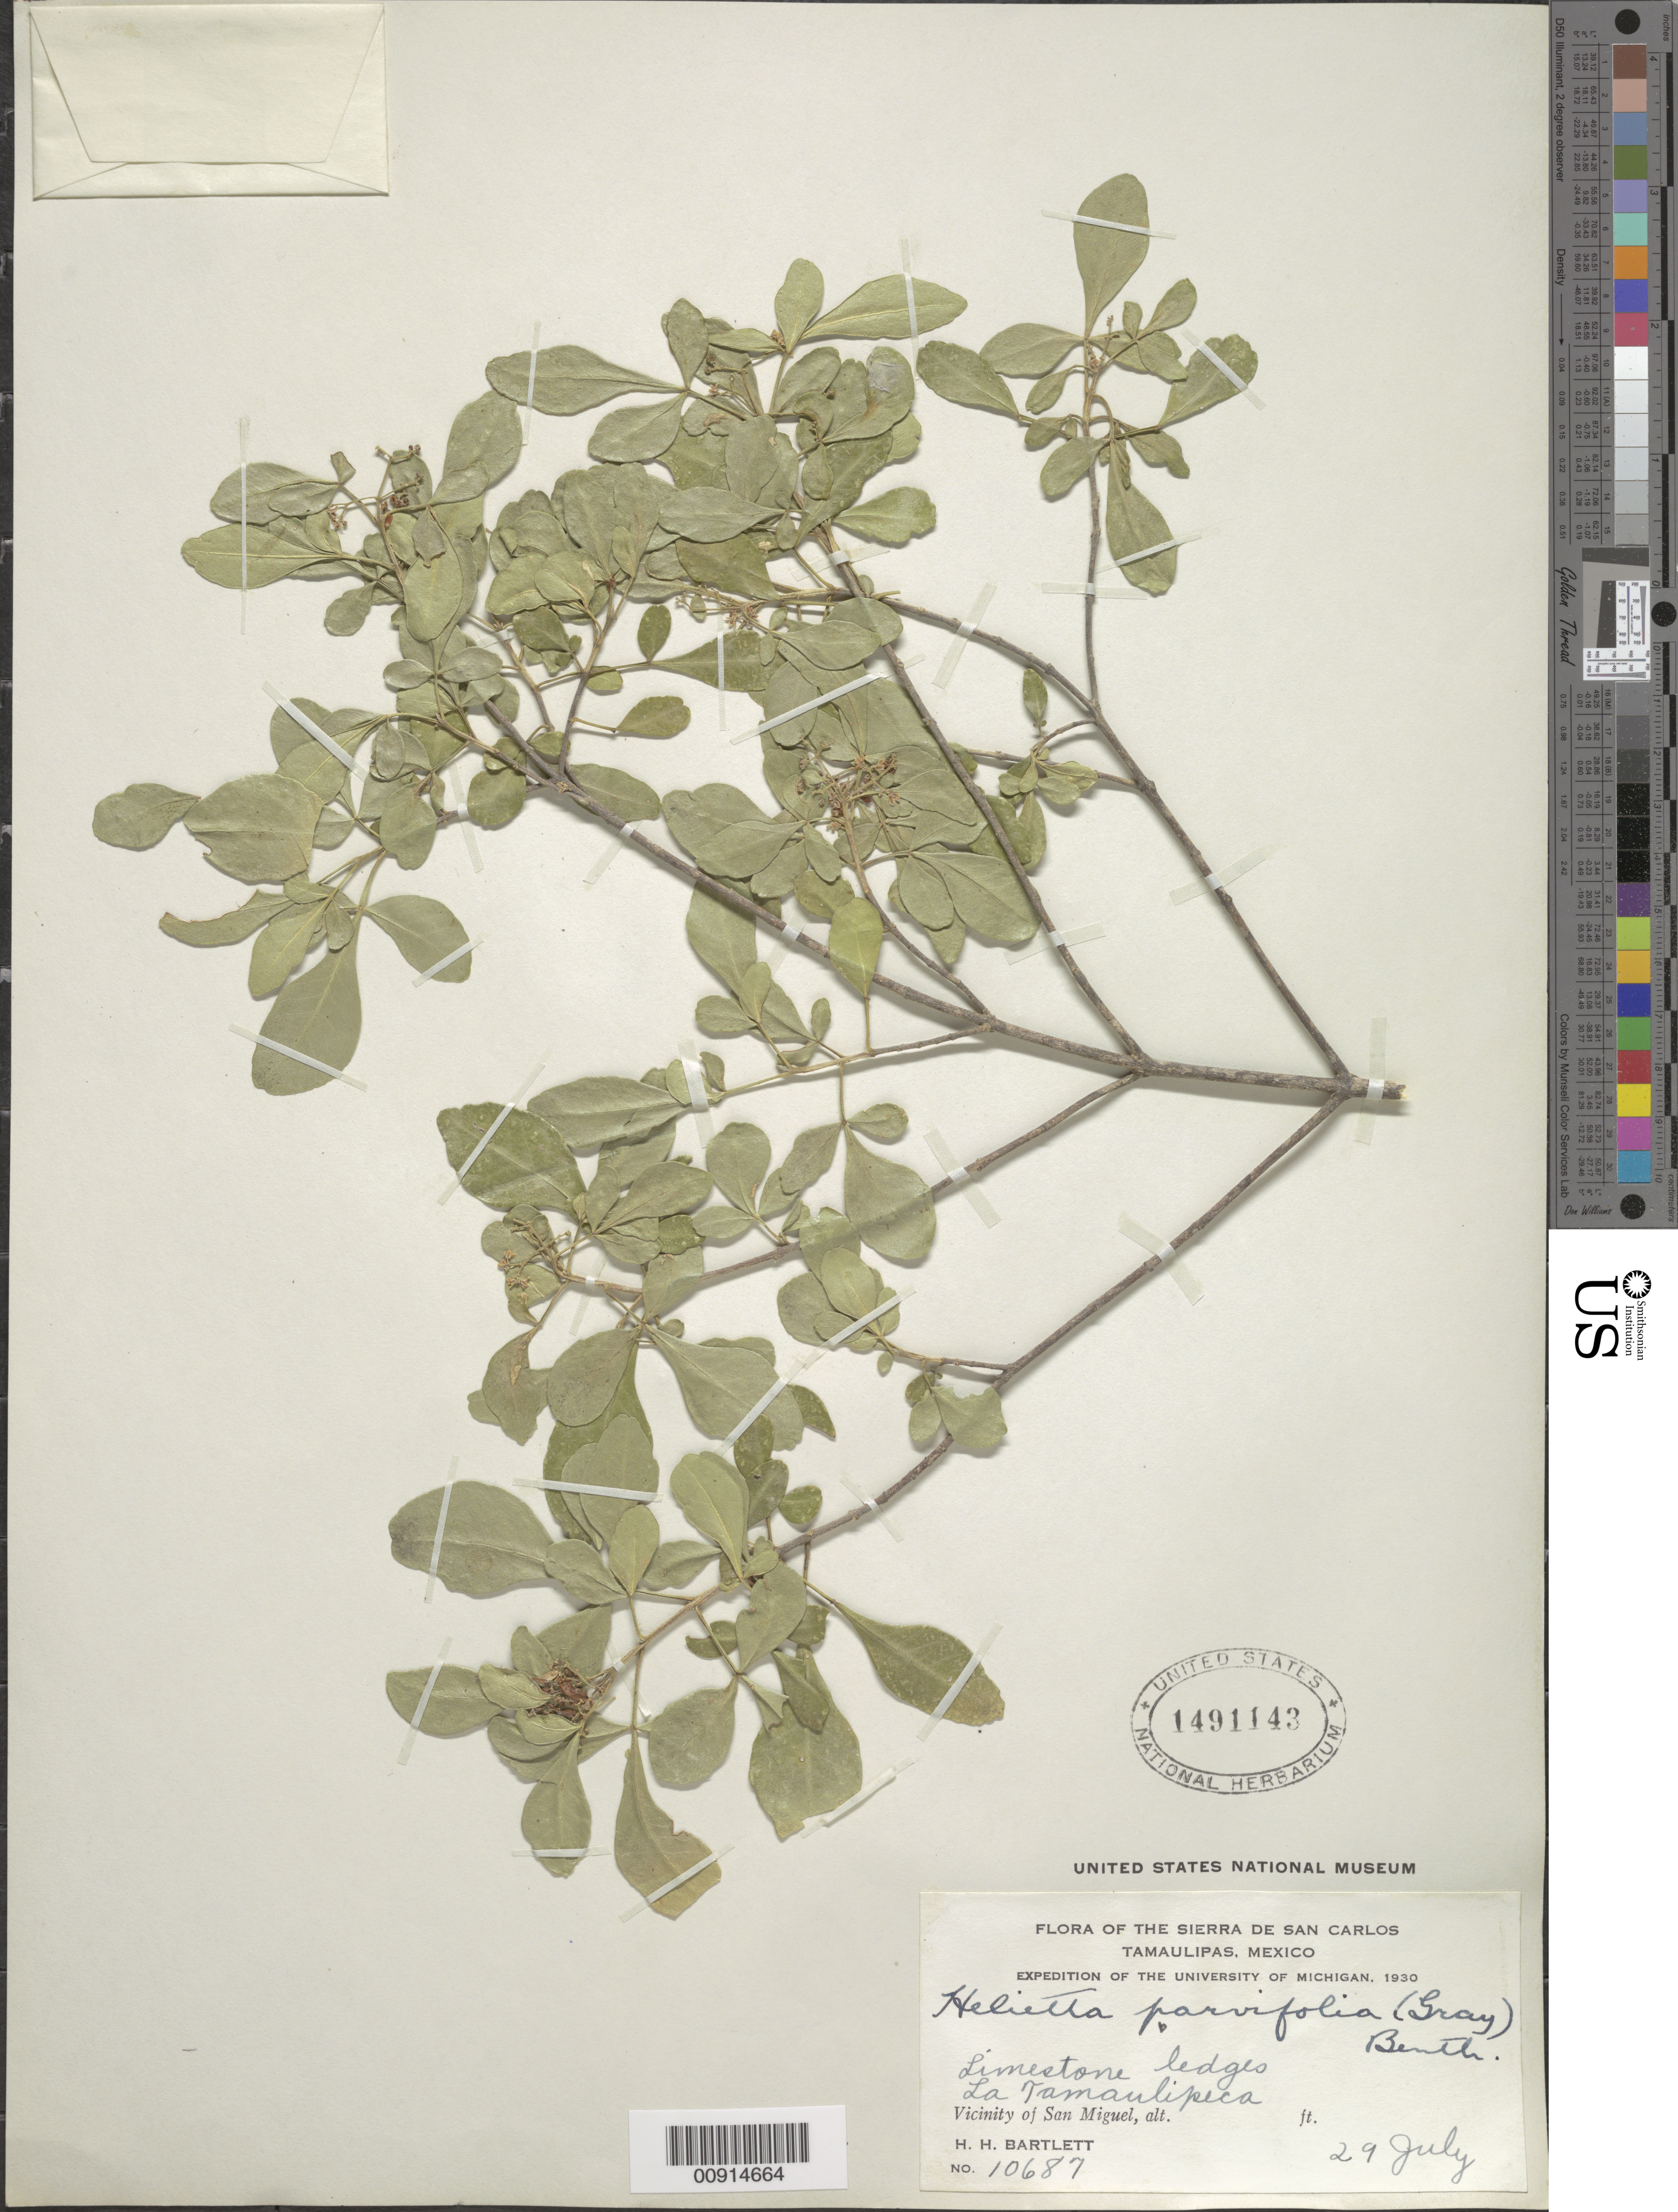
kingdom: Plantae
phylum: Tracheophyta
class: Magnoliopsida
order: Sapindales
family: Rutaceae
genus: Helietta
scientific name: Helietta parvifolia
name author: (A. Gray ex Hemsl.) Benth.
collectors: H. H. Bartlett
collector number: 10687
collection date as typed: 29 Jul 1930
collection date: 1930-07-29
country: Mexico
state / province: Tamaulipas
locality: La Tamaulipeca. Vicinity of San Miguel, Serra de San Carlos.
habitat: Limestone ledges.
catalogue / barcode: US 1491143